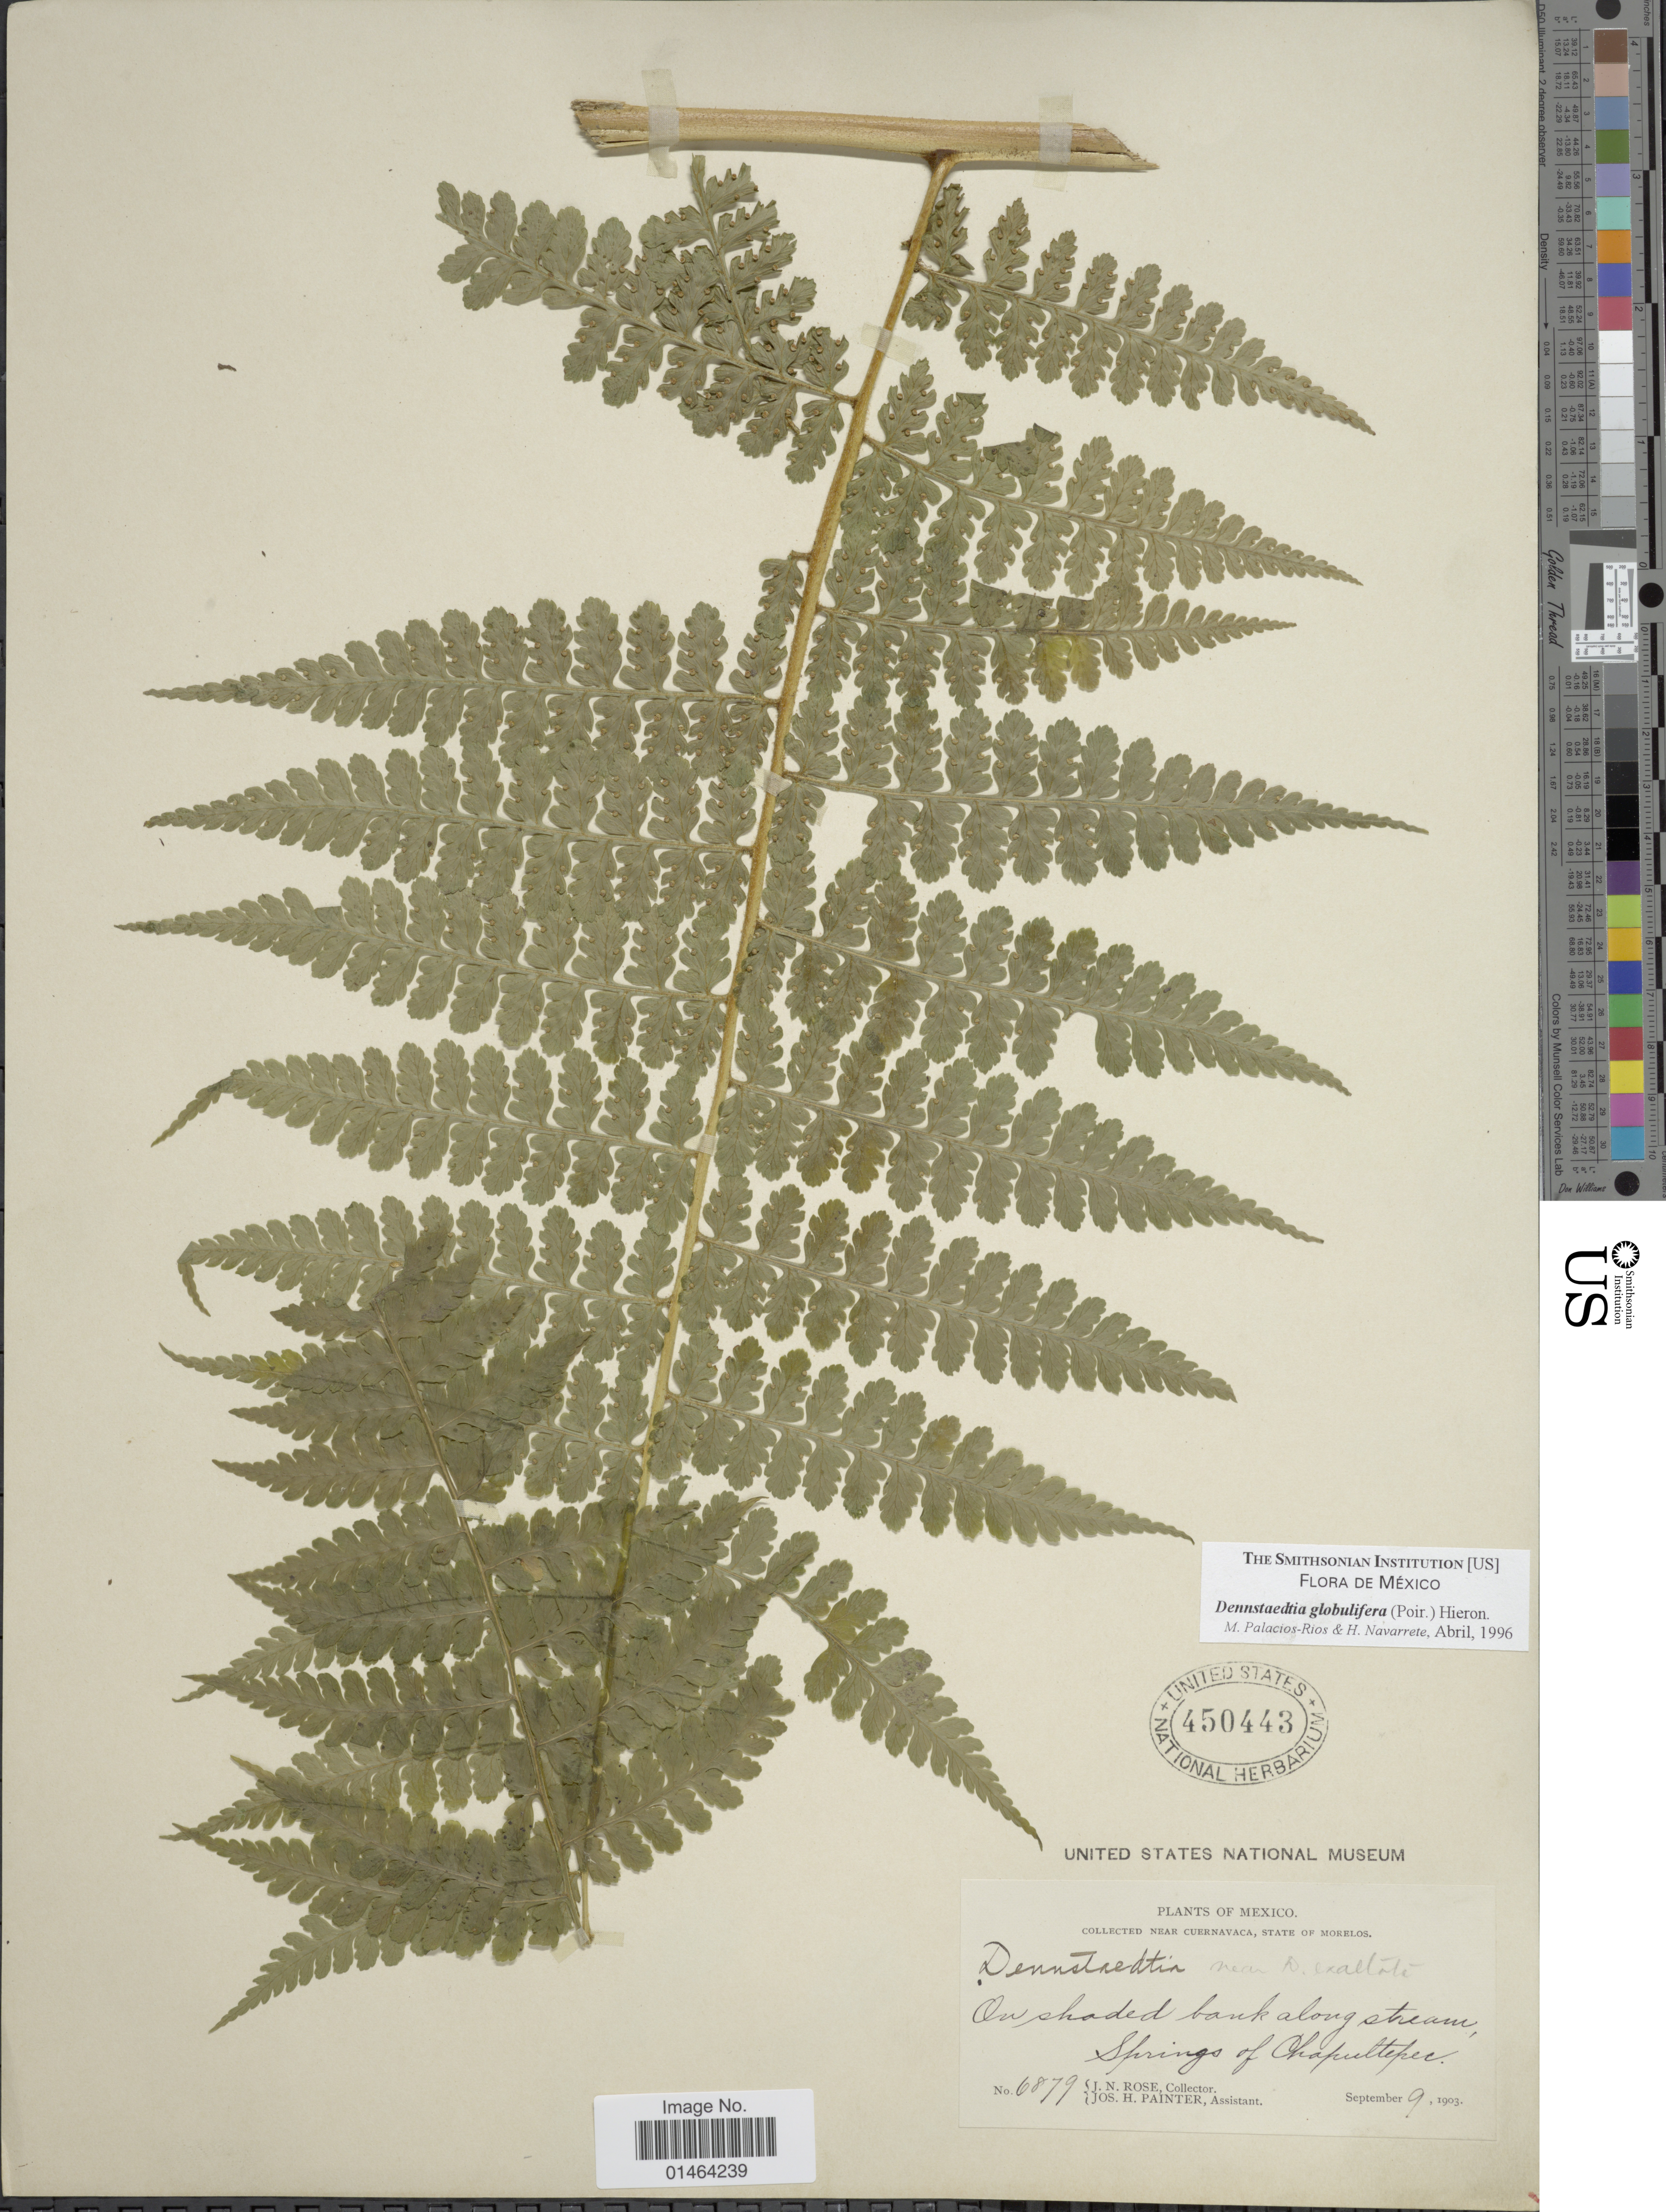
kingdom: Plantae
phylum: Tracheophyta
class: Polypodiopsida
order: Polypodiales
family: Dennstaedtiaceae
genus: Dennstaedtia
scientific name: Dennstaedtia globulifera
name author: (Poir.) Hieron.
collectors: J. N. Rose & J. H. Painter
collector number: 6879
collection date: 1903-09-09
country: Mexico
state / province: Morelos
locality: Near Cuernavaca. On shaded bank along stream, Springs of Chapultepec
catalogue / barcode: US 450443